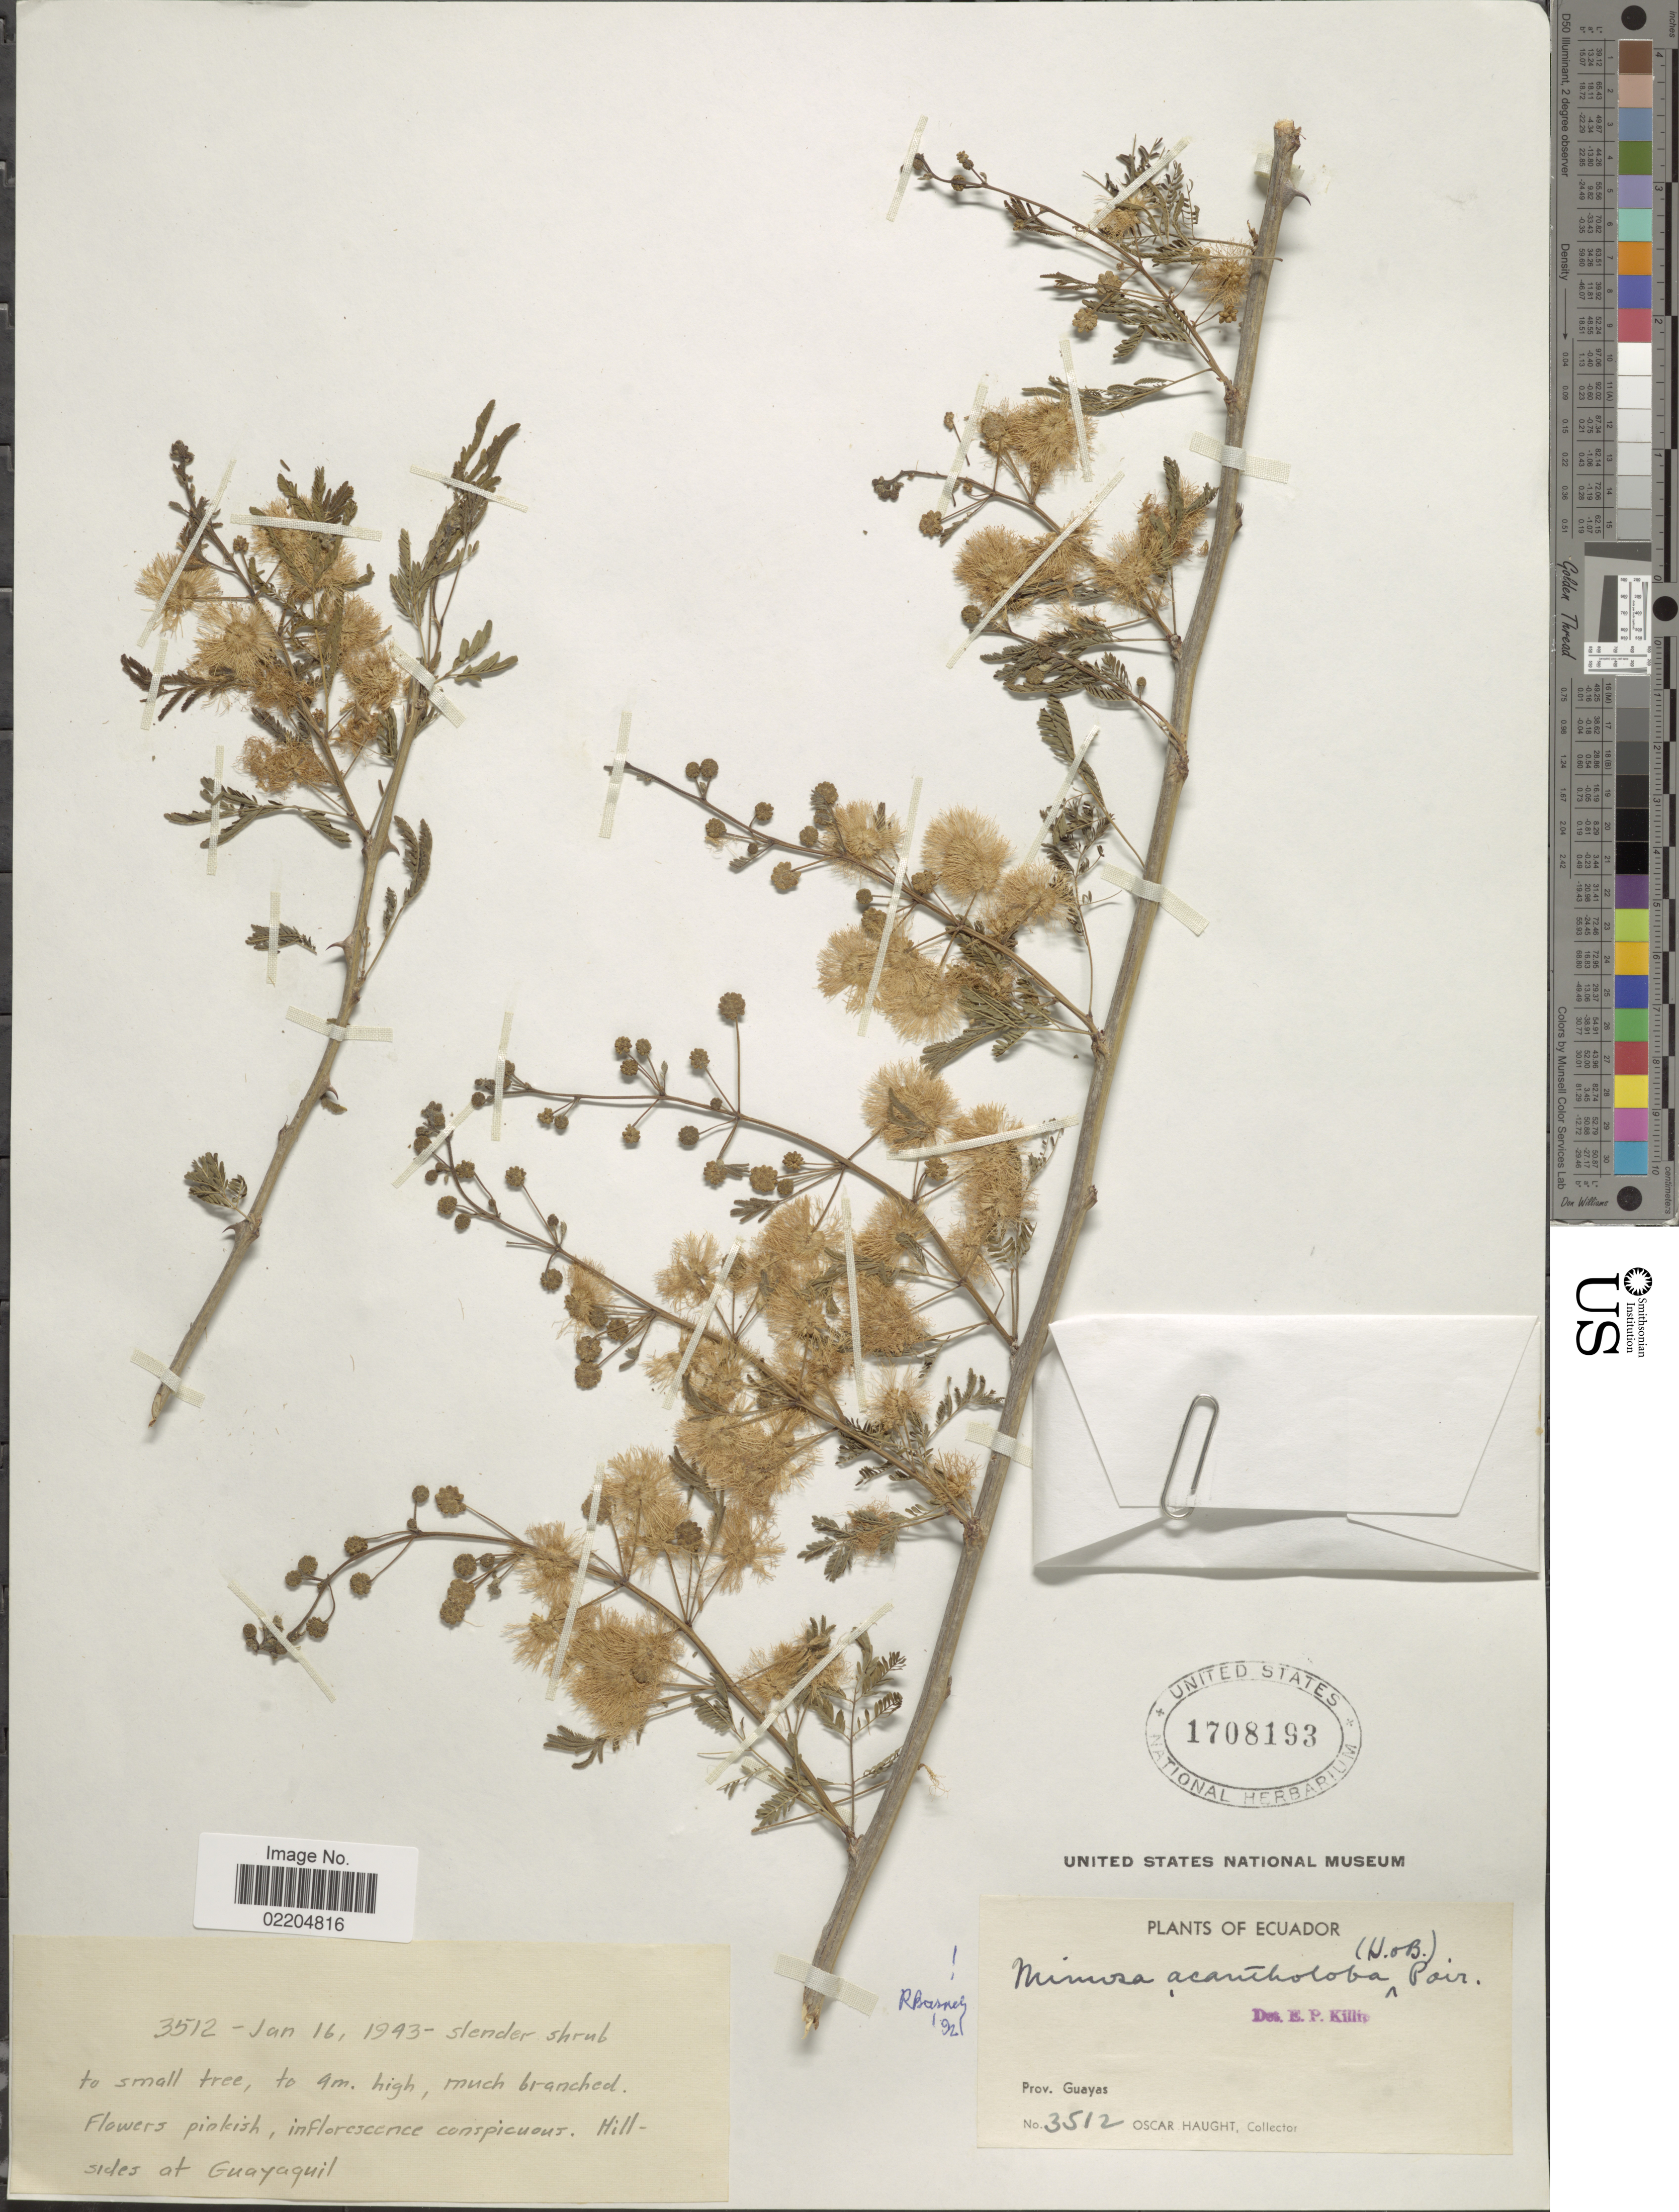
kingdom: Plantae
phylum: Tracheophyta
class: Magnoliopsida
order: Fabales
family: Fabaceae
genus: Mimosa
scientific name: Mimosa acantholoba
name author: (Willd.) Poir.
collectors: O. Haught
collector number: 3512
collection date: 1943-01-16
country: Ecuador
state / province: Guayas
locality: Prov. Guayas. Hillsides at Guayaquil.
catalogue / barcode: US 1708193